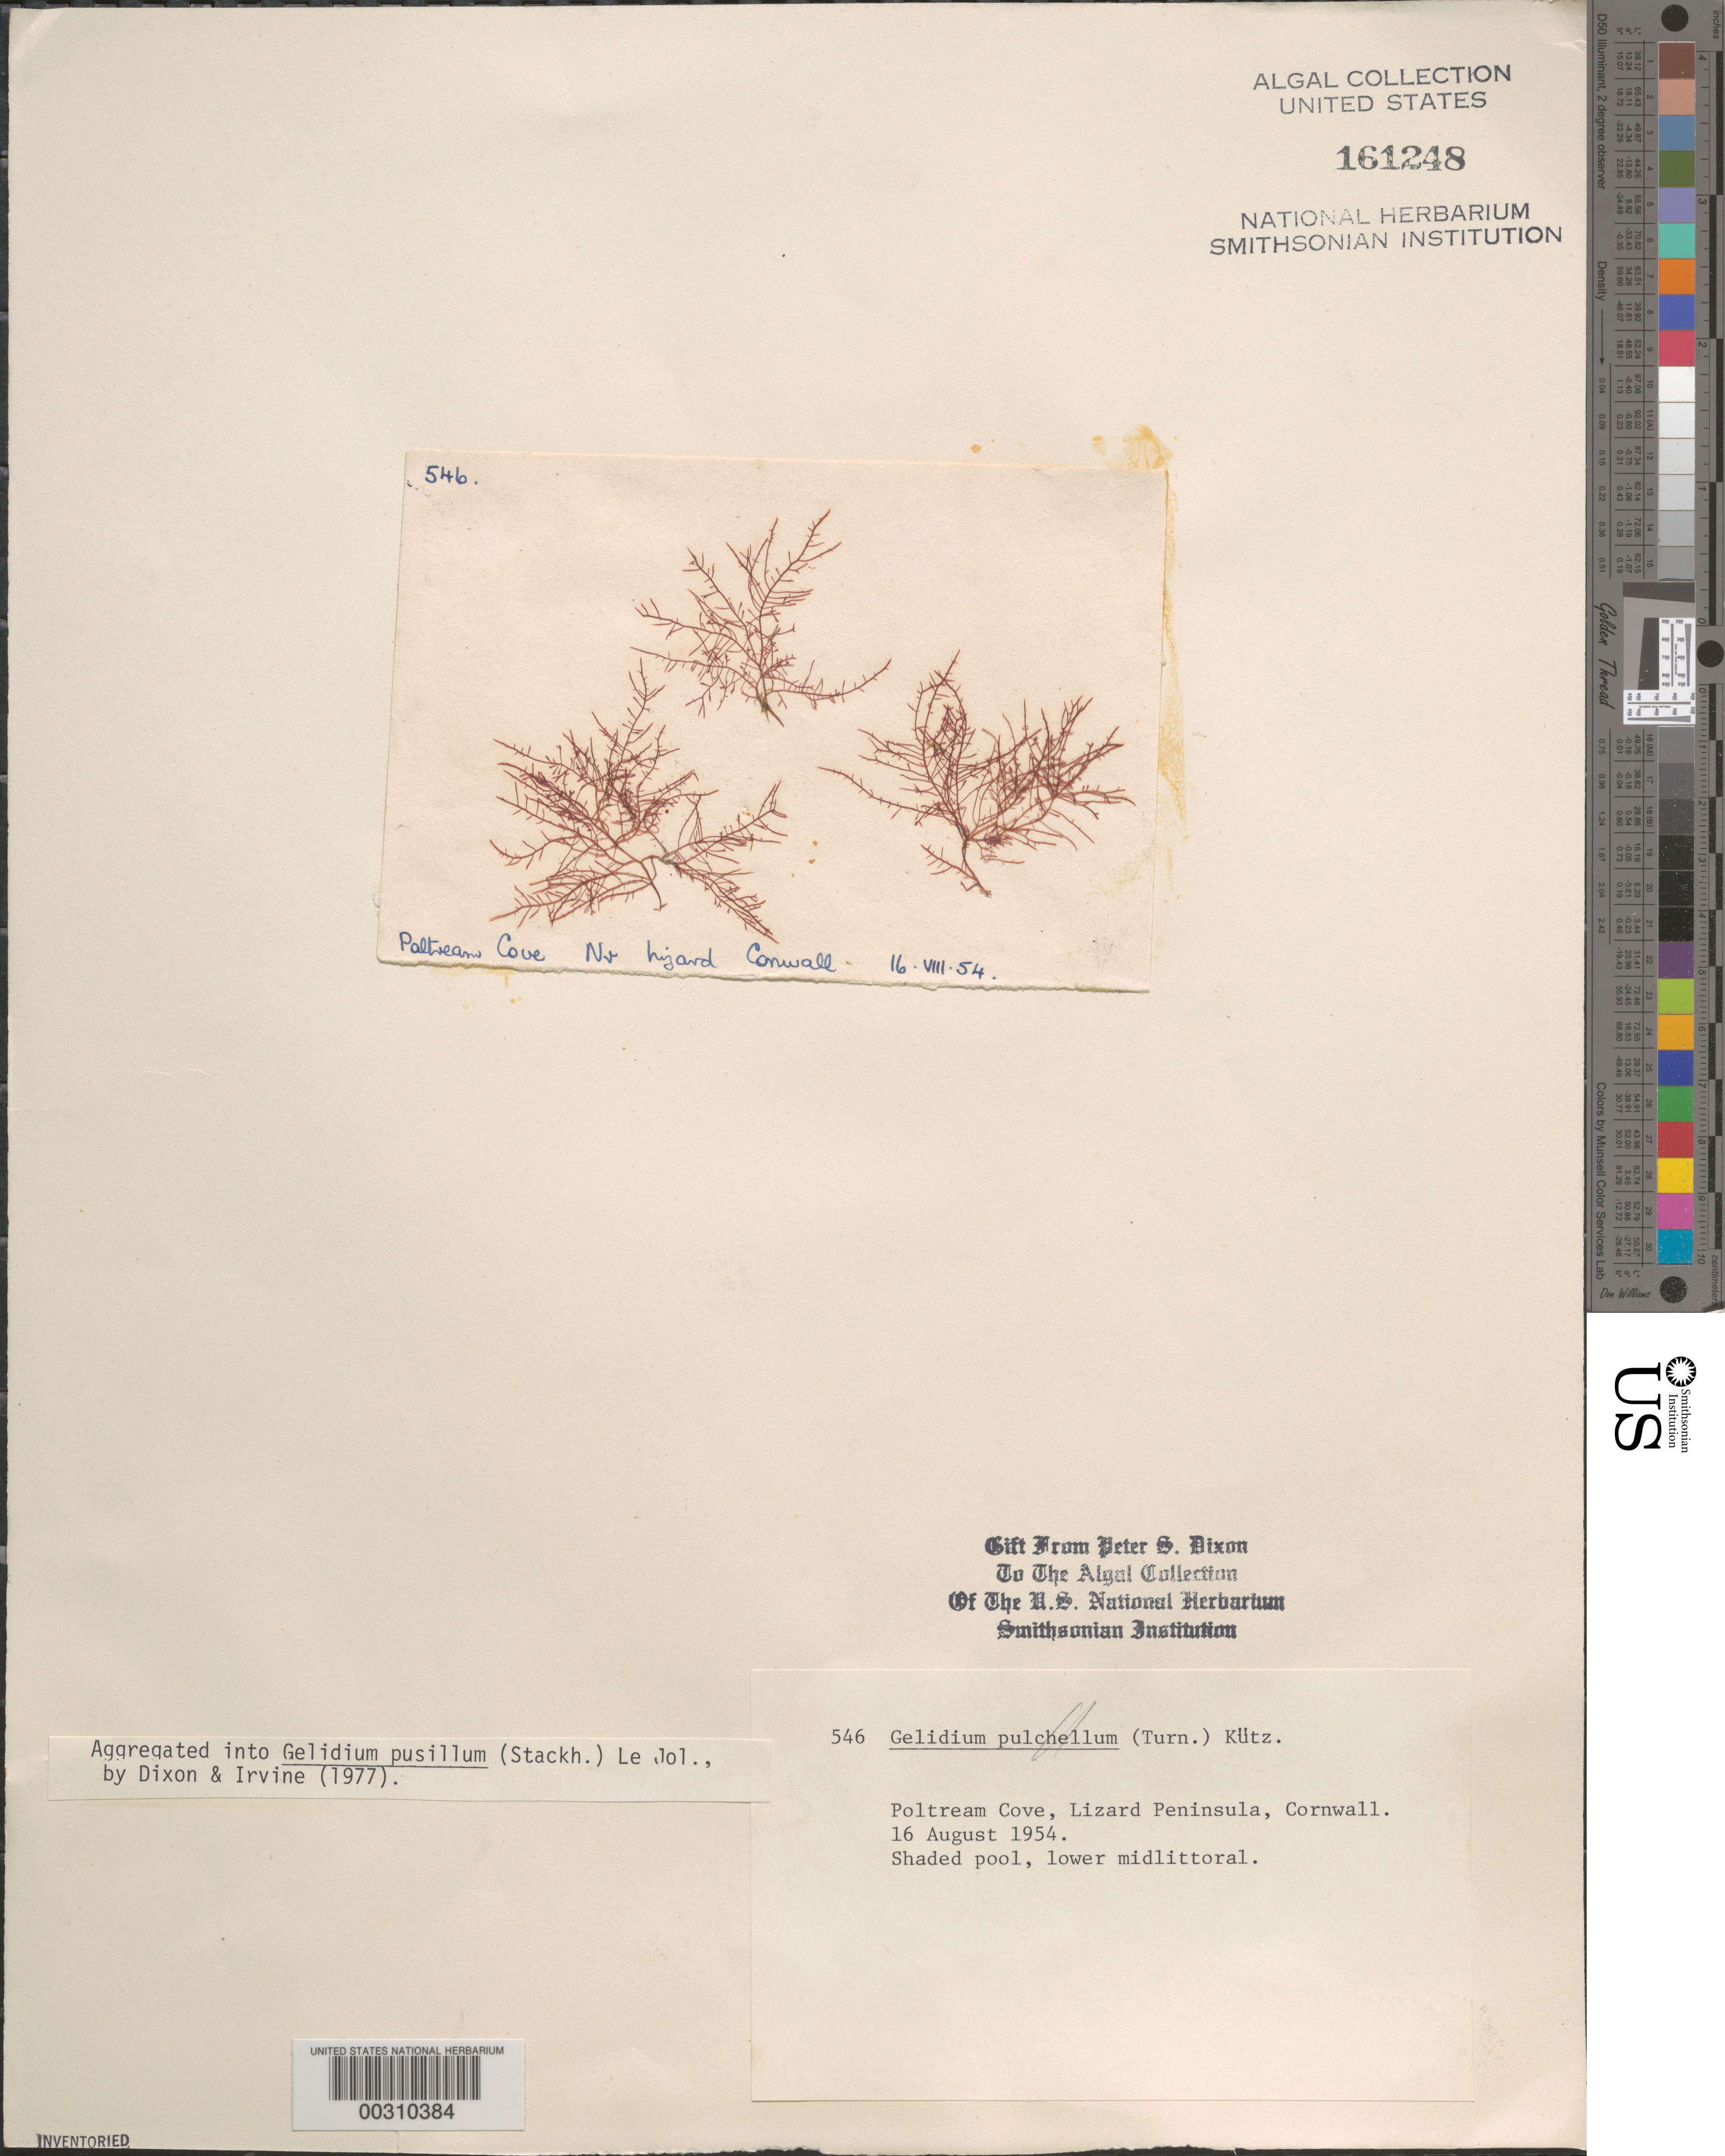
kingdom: Plantae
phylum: Rhodophyta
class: Florideophyceae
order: Gelidiales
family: Gelidiaceae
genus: Gelidium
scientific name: Gelidium pusillum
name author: (Stackh.) Le Jol.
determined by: Dixon, P. S.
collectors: P. S. Dixon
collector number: PSD 546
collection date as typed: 16 Aug 1954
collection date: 1954-08-16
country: United Kingdom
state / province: England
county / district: Cornwall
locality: Poltream Cove, Lizard Peninsula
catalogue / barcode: US 161248